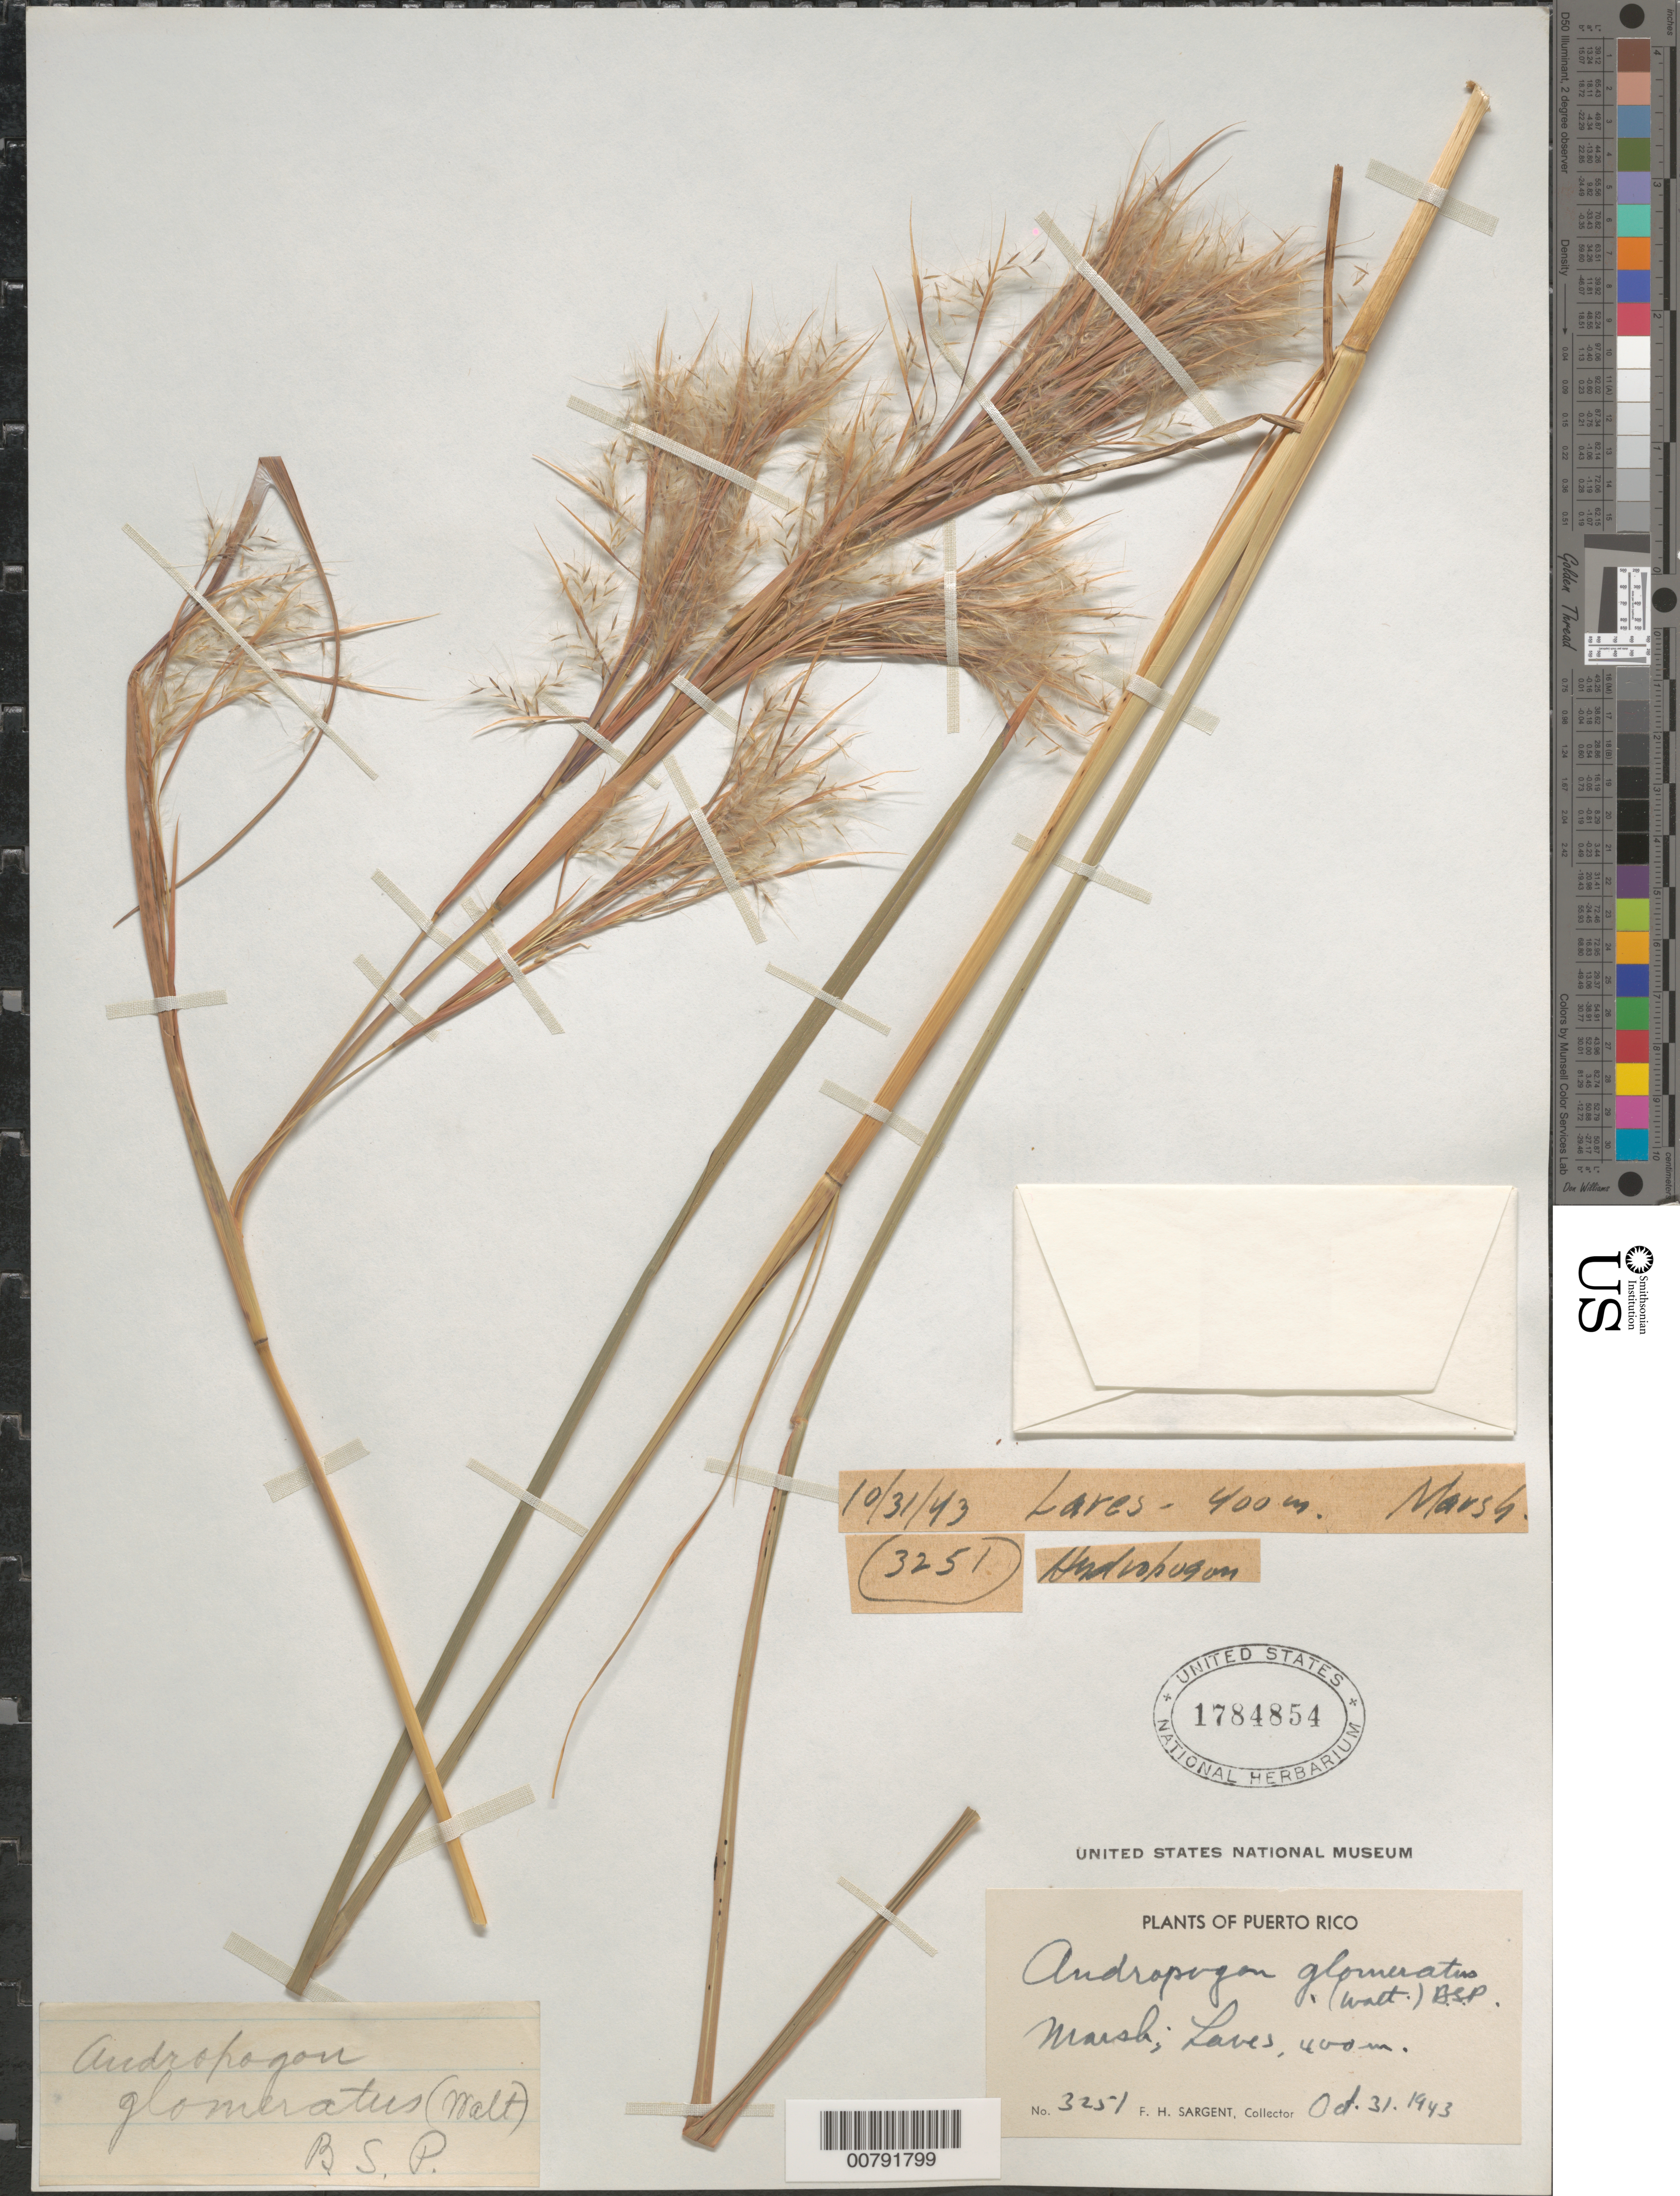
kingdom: Plantae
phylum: Tracheophyta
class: Liliopsida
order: Poales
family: Poaceae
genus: Andropogon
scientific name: Andropogon glomeratus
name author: (Walter) Britton, Stearns & Poggenb.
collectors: F. H. Sargent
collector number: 3251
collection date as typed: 31 Oct 1943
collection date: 1943-10-31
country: Puerto Rico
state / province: Lares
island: Puerto Rico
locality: Lares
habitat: Marsh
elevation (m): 400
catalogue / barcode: US 1784854